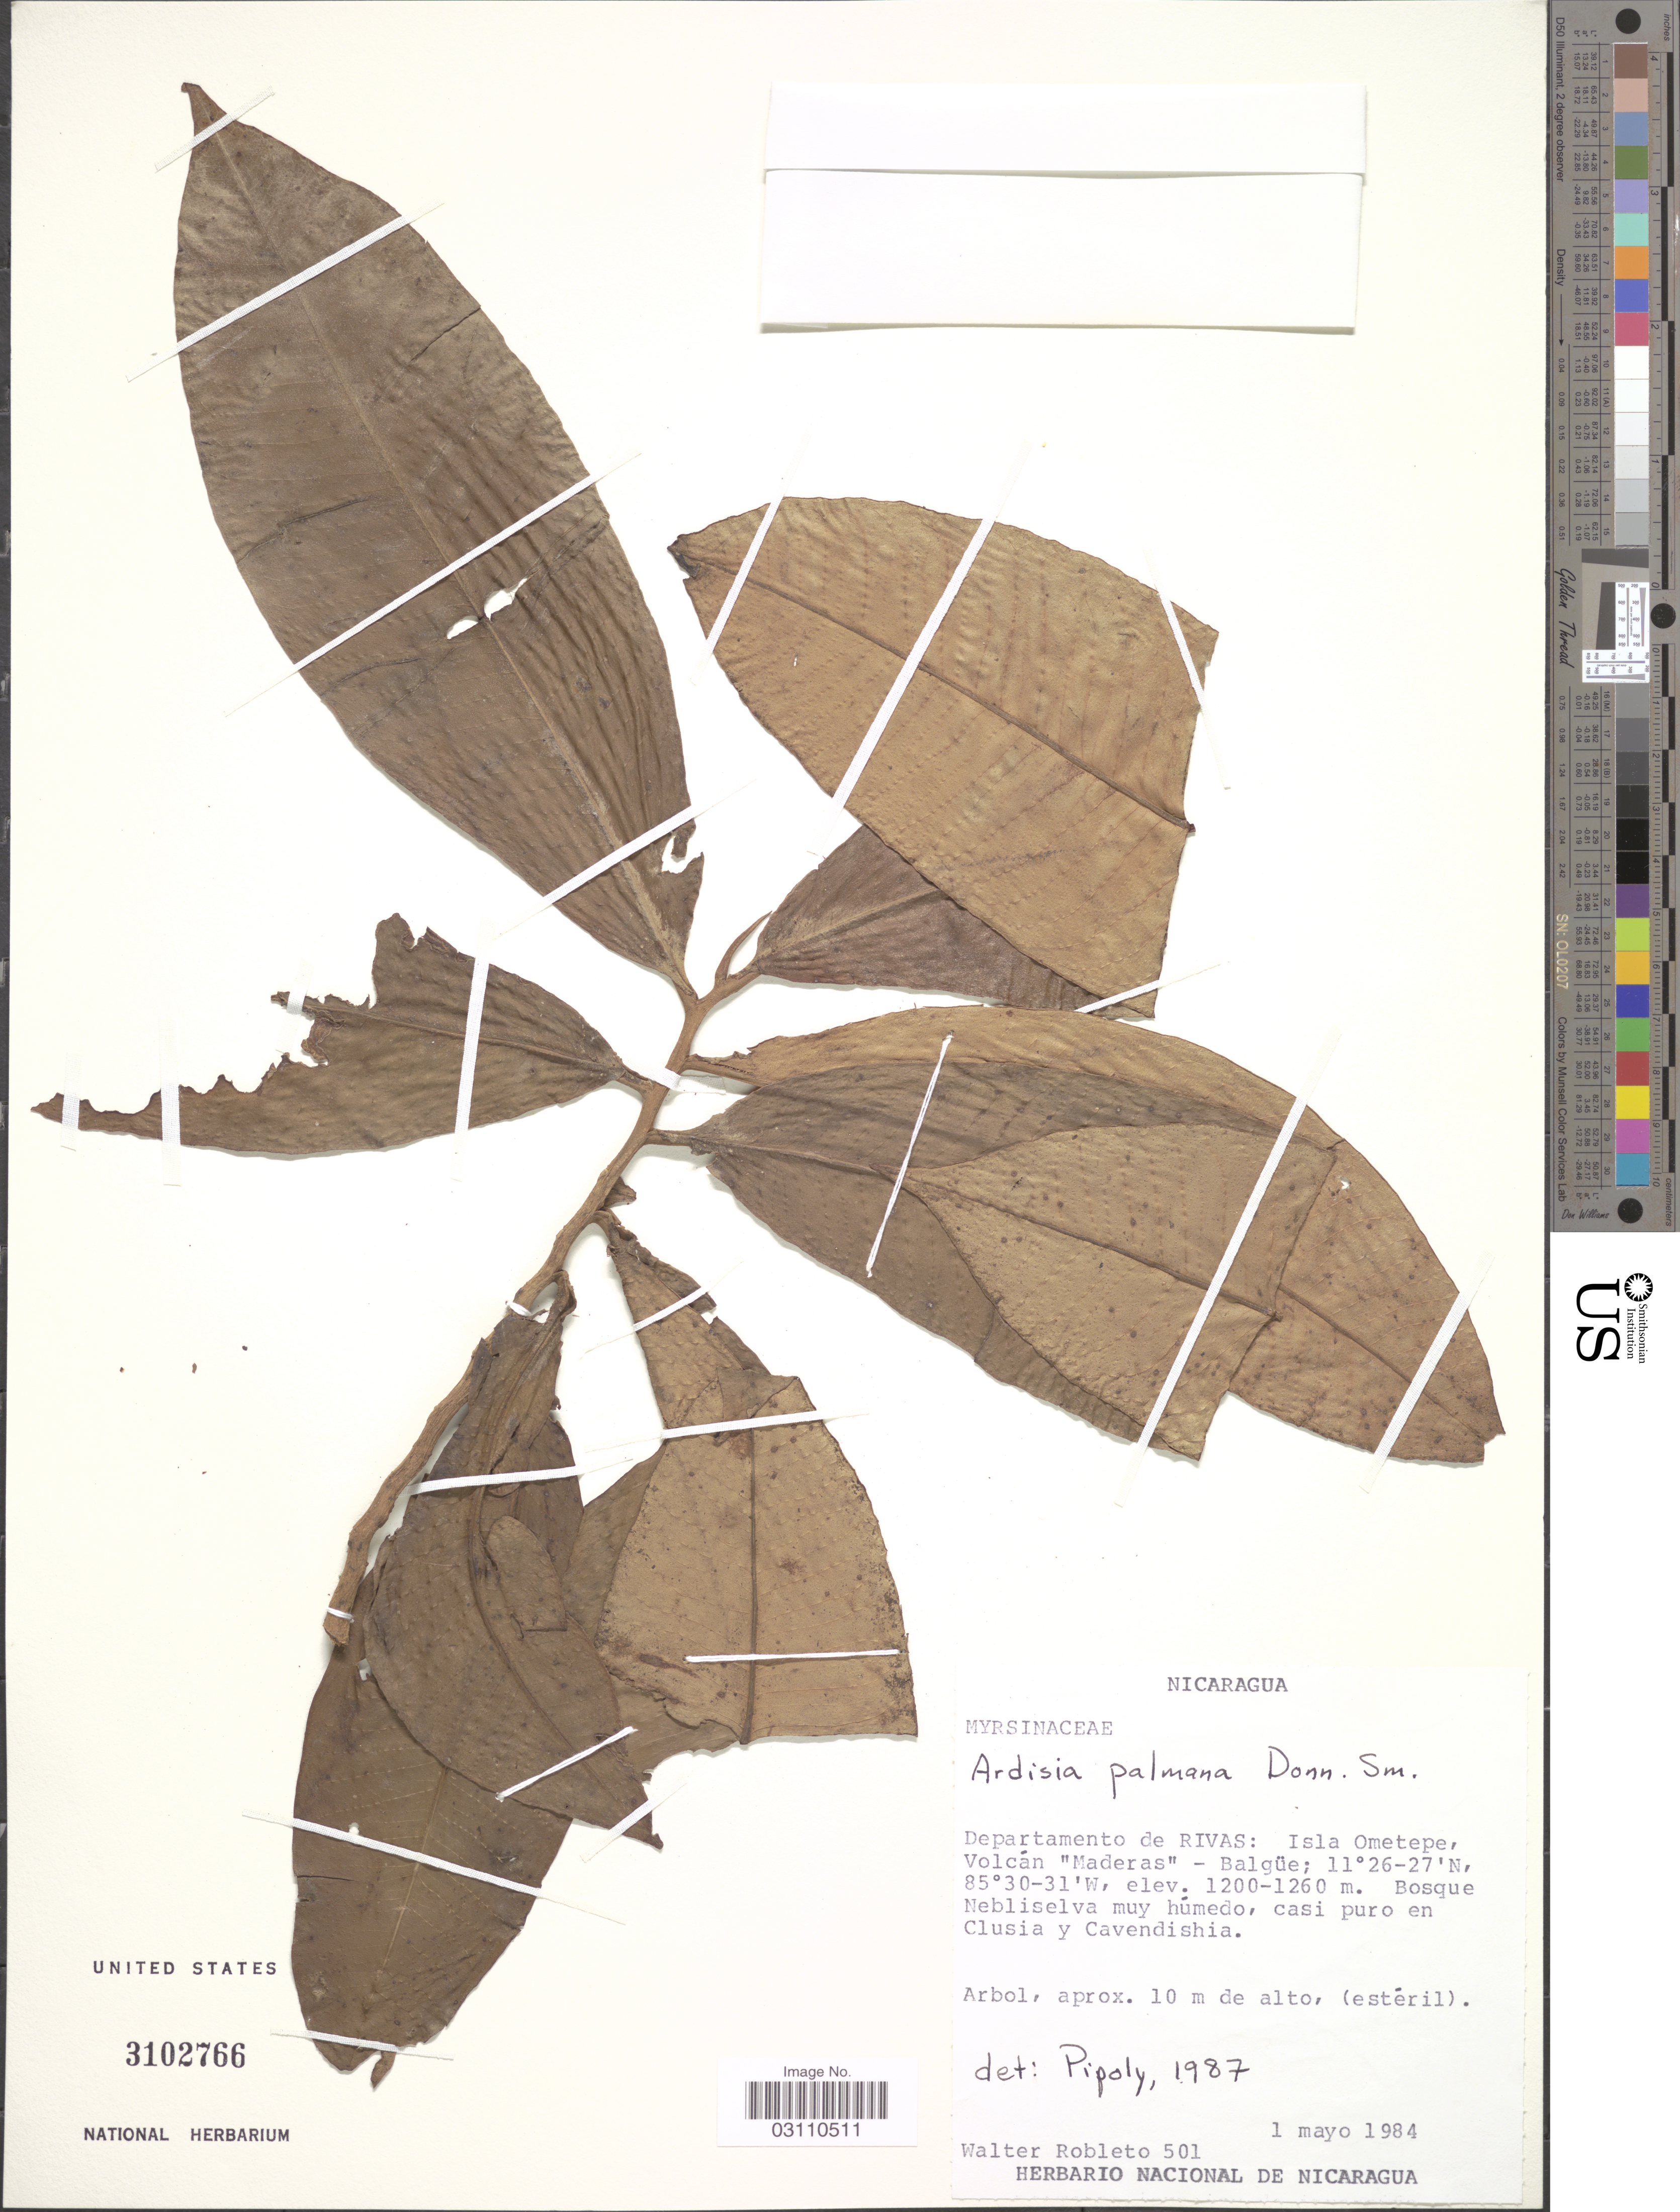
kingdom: Plantae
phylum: Tracheophyta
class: Magnoliopsida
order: Ericales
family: Primulaceae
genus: Ardisia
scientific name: Ardisia palmana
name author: Donn. Sm.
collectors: W. Robleto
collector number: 501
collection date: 1984-05-01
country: Nicaragua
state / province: Rivas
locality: Departamento de Rivas: Isla Ometepe, Volcán "Maderas" - Balgüe.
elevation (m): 1200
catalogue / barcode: US 3120766